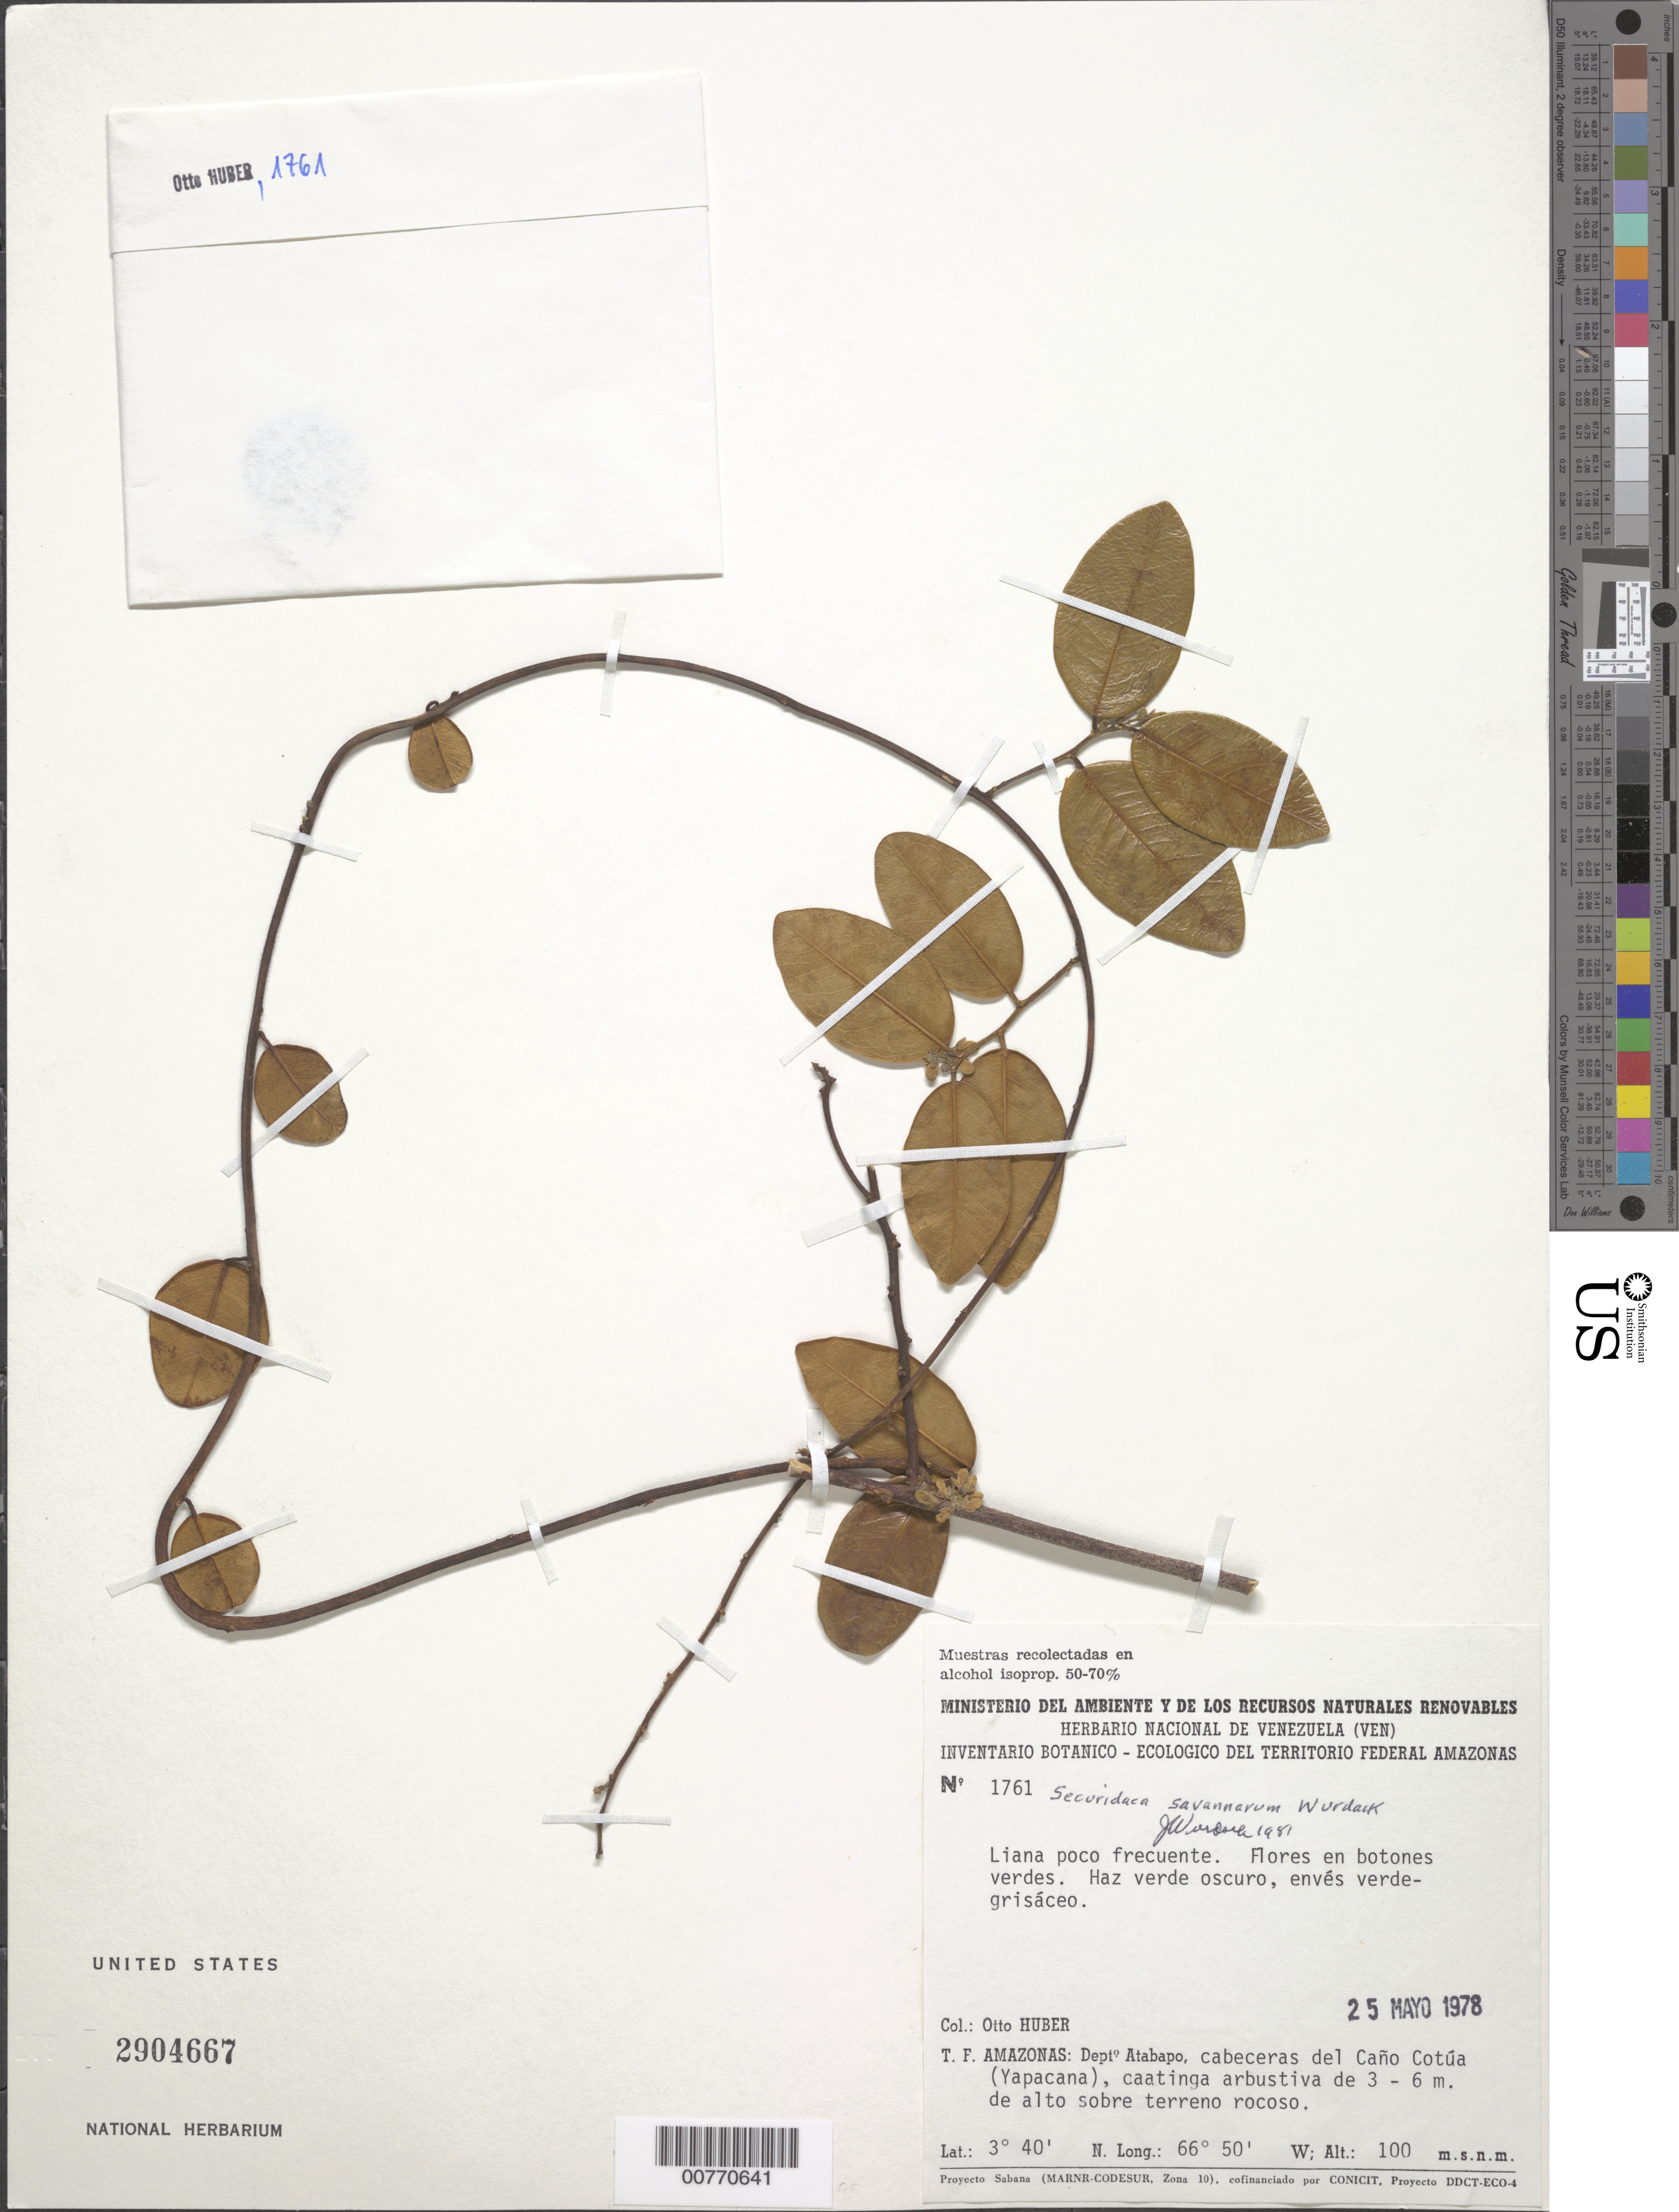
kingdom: Plantae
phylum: Tracheophyta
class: Magnoliopsida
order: Fabales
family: Polygalaceae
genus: Securidaca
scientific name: Securidaca savannarum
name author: Wurdack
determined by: Wurdack, John J., (US), US (UNITED STATES)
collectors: O. Huber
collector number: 1761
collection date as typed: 25-May-78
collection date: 1978-05-25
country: Venezuela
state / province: Amazonas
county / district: Atabapo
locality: Caño Cotúa (Yapacana)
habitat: Caatinga arbustiva de 3-6m de alt sobre terreno rocoso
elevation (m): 100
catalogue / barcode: US 2904667